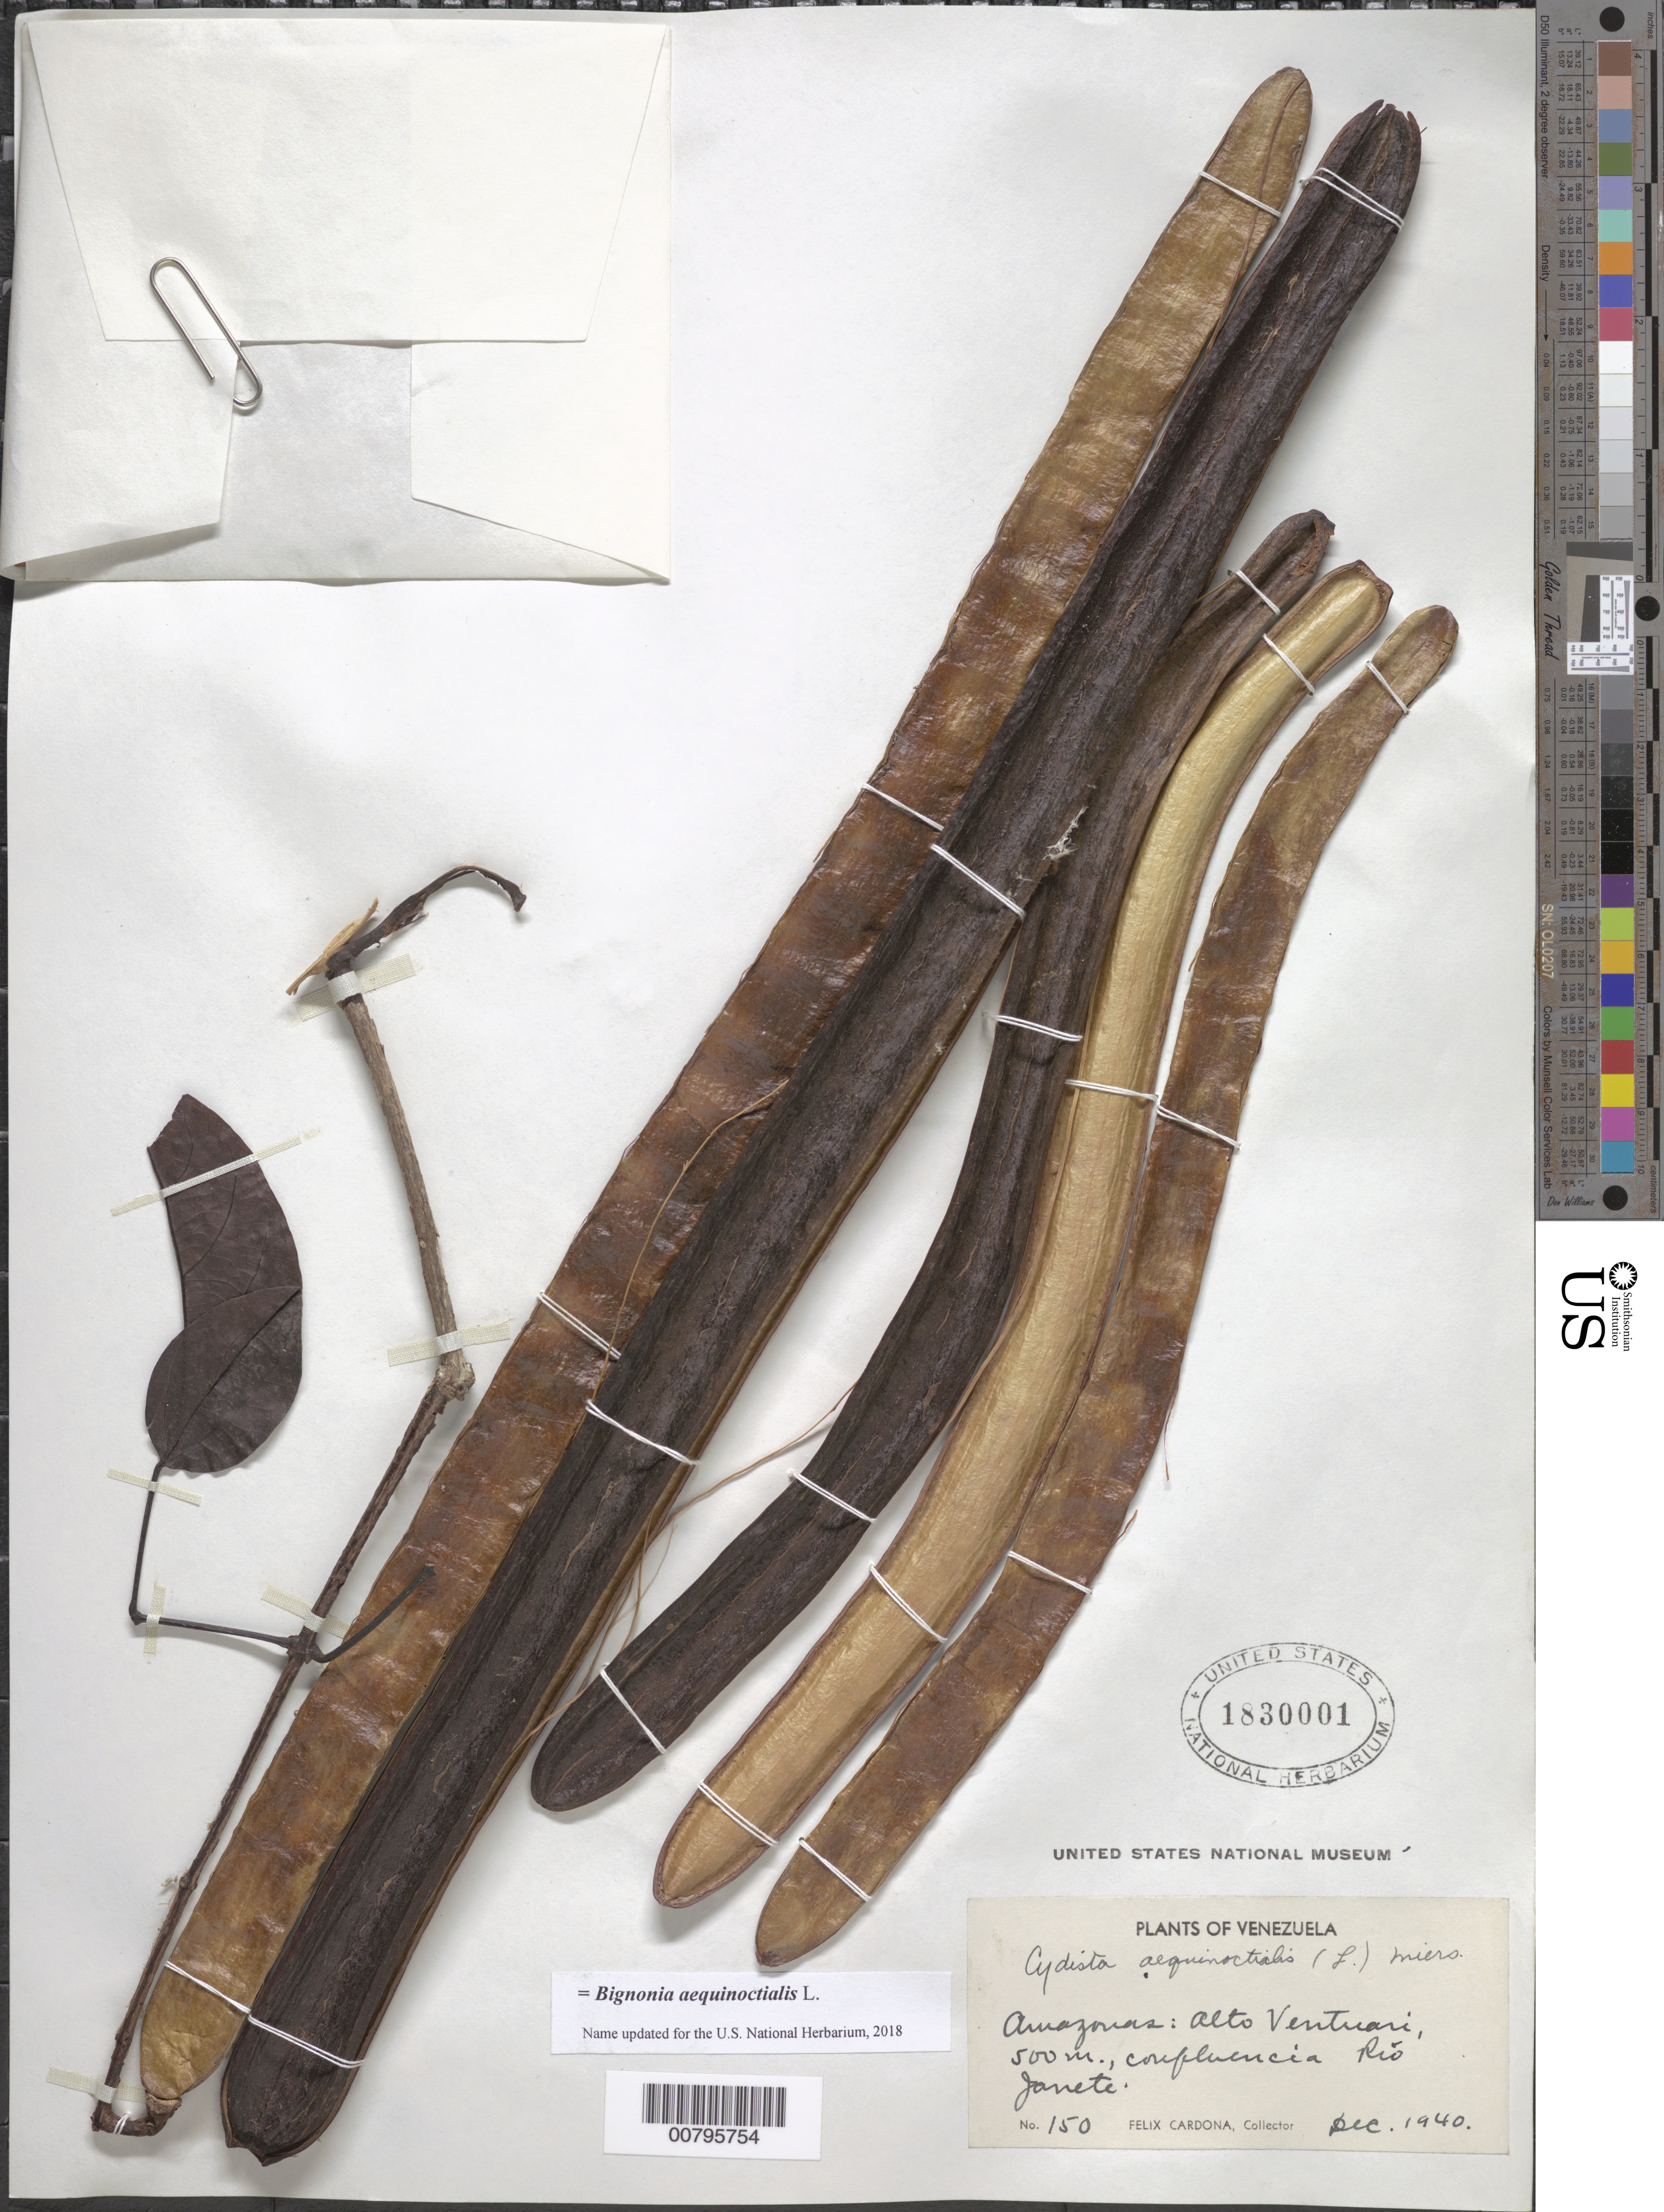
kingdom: Plantae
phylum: Tracheophyta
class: Magnoliopsida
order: Lamiales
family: Bignoniaceae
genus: Bignonia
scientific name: Bignonia aequinoctialis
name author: L.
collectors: F. Cardona Puig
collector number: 150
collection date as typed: Dec-40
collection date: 1940-12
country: Venezuela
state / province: Amazonas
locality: Alto Ventuari, confluencia del Río Jenete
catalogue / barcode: US 1830001